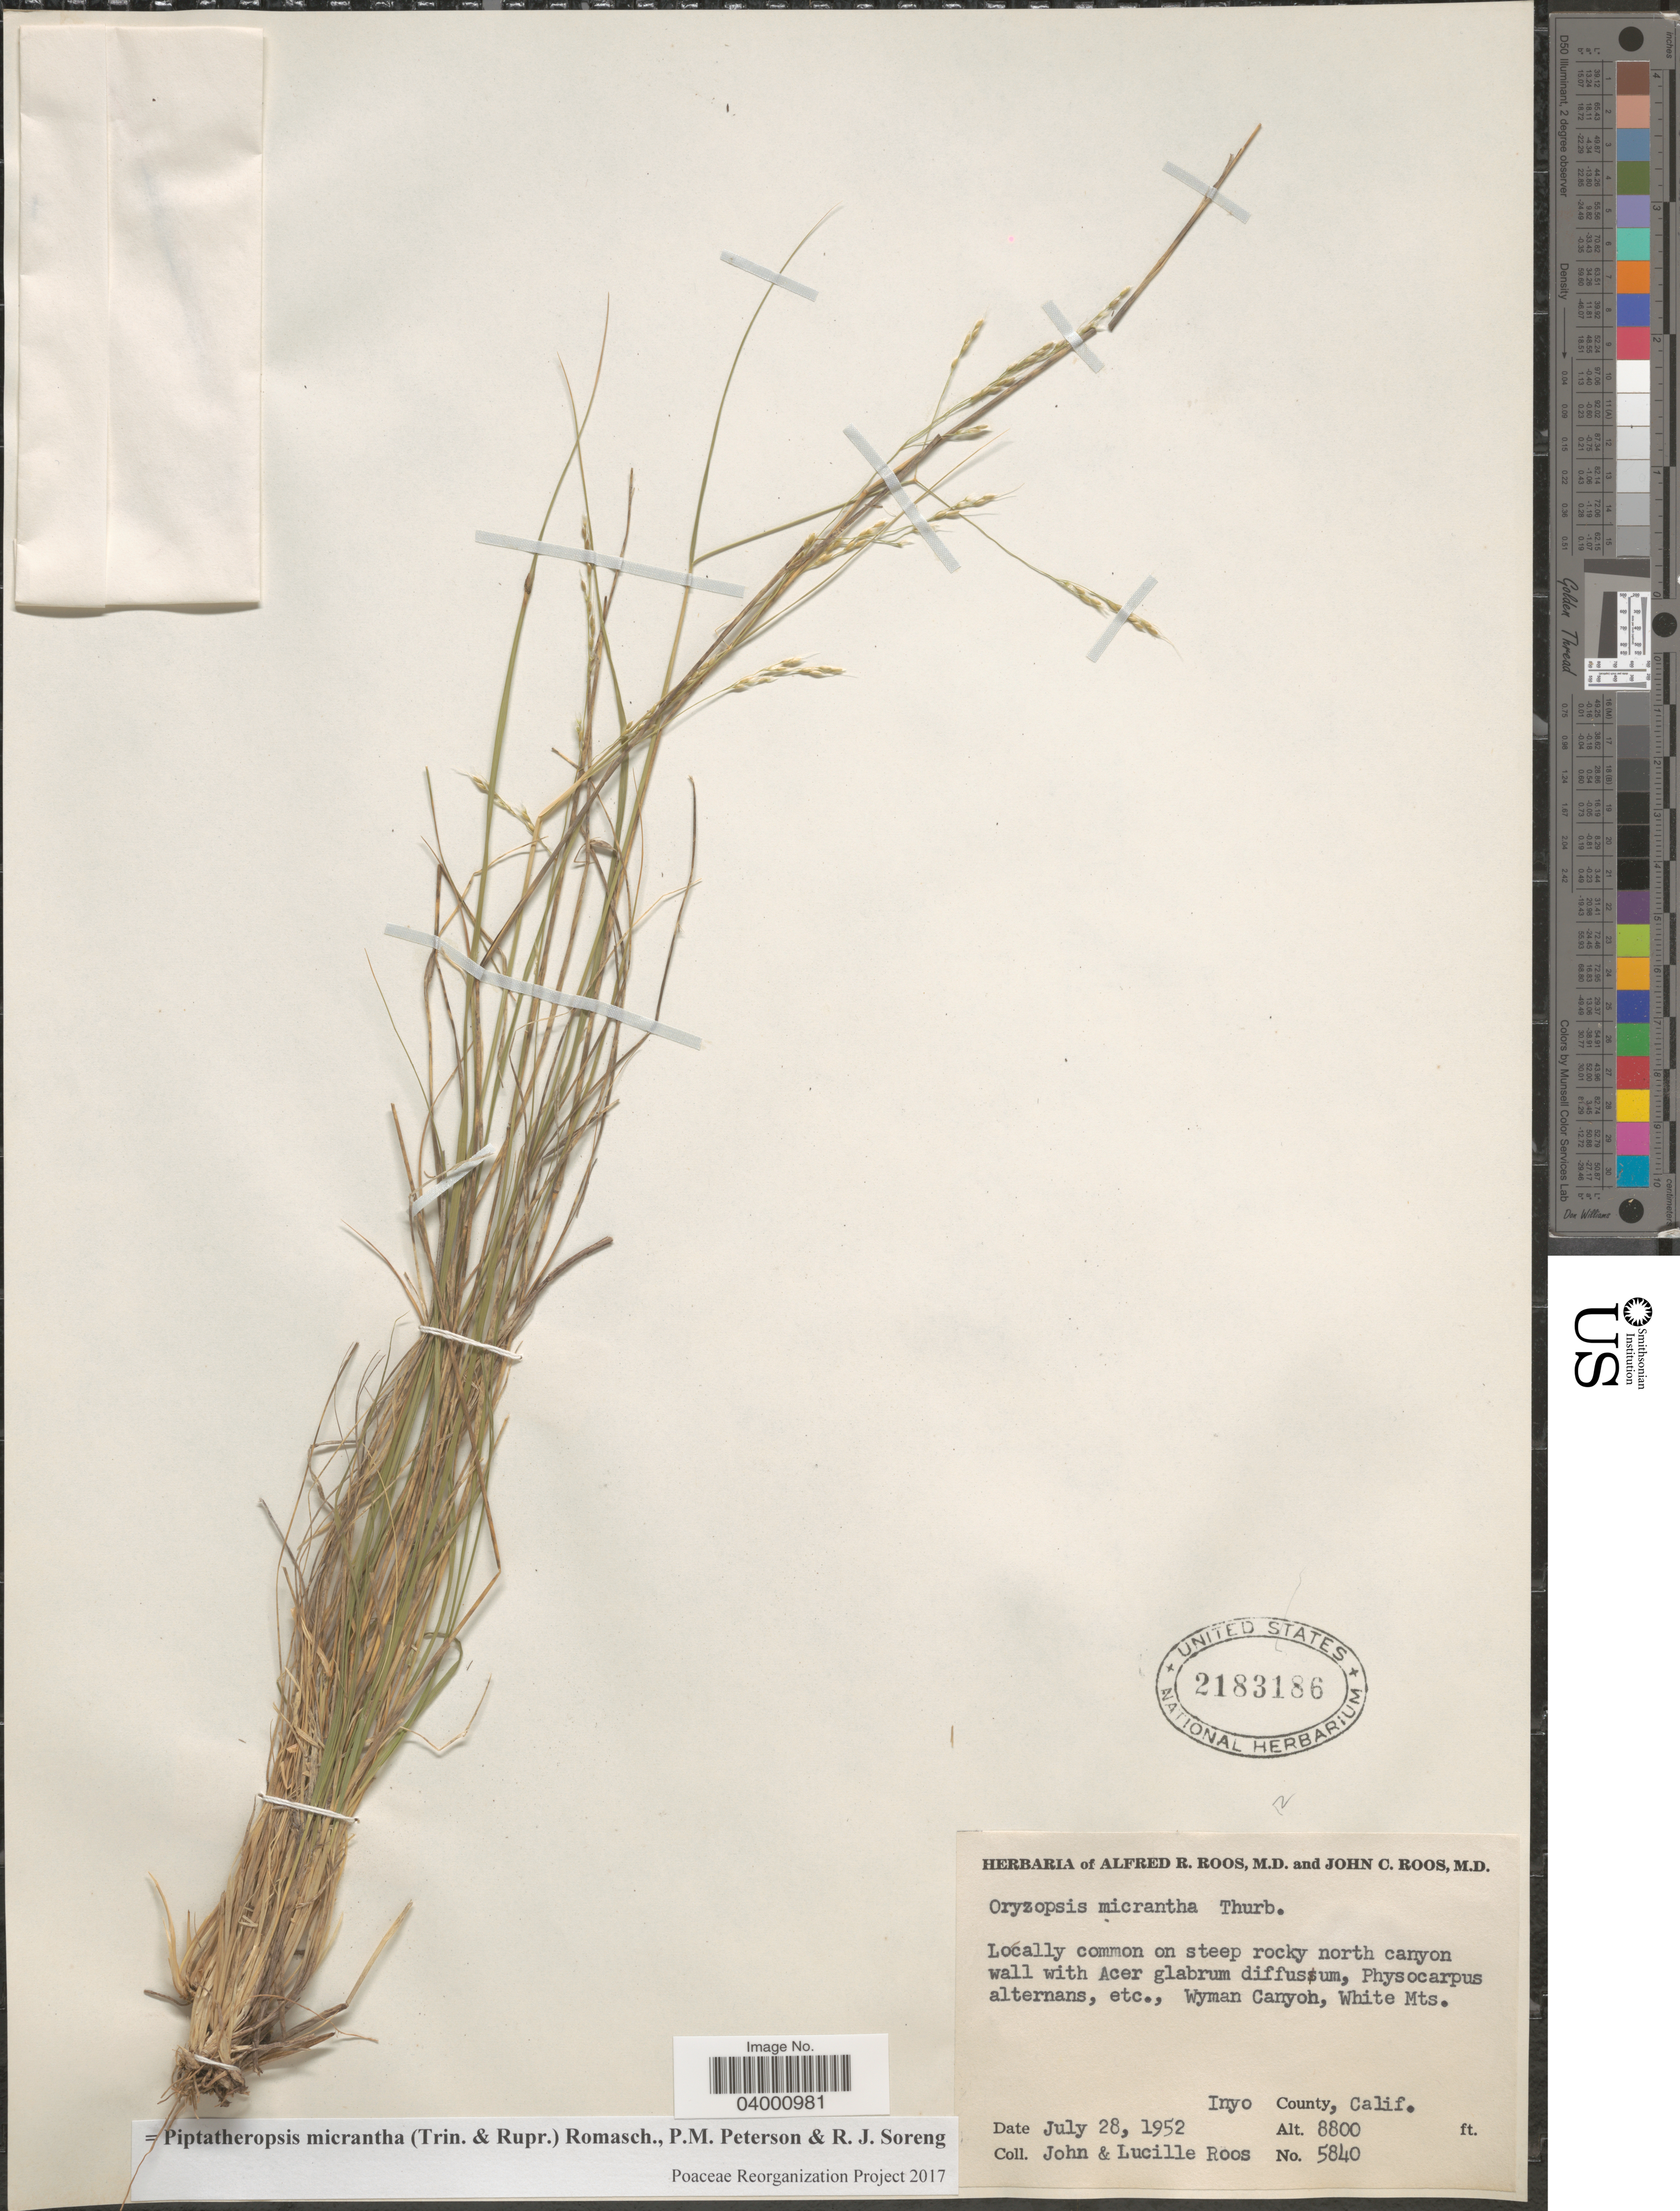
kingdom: Plantae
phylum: Tracheophyta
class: Liliopsida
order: Poales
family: Poaceae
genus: Piptatheropsis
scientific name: Piptatheropsis micrantha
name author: (Trin. & Rupr.) Romasch.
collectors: J. C. Roos & L. Roos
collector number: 5840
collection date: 1952-07-28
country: United States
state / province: California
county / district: Inyo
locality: Wyman Canyon, White Mts. Inyo County.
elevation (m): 2682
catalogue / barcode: US 2183186